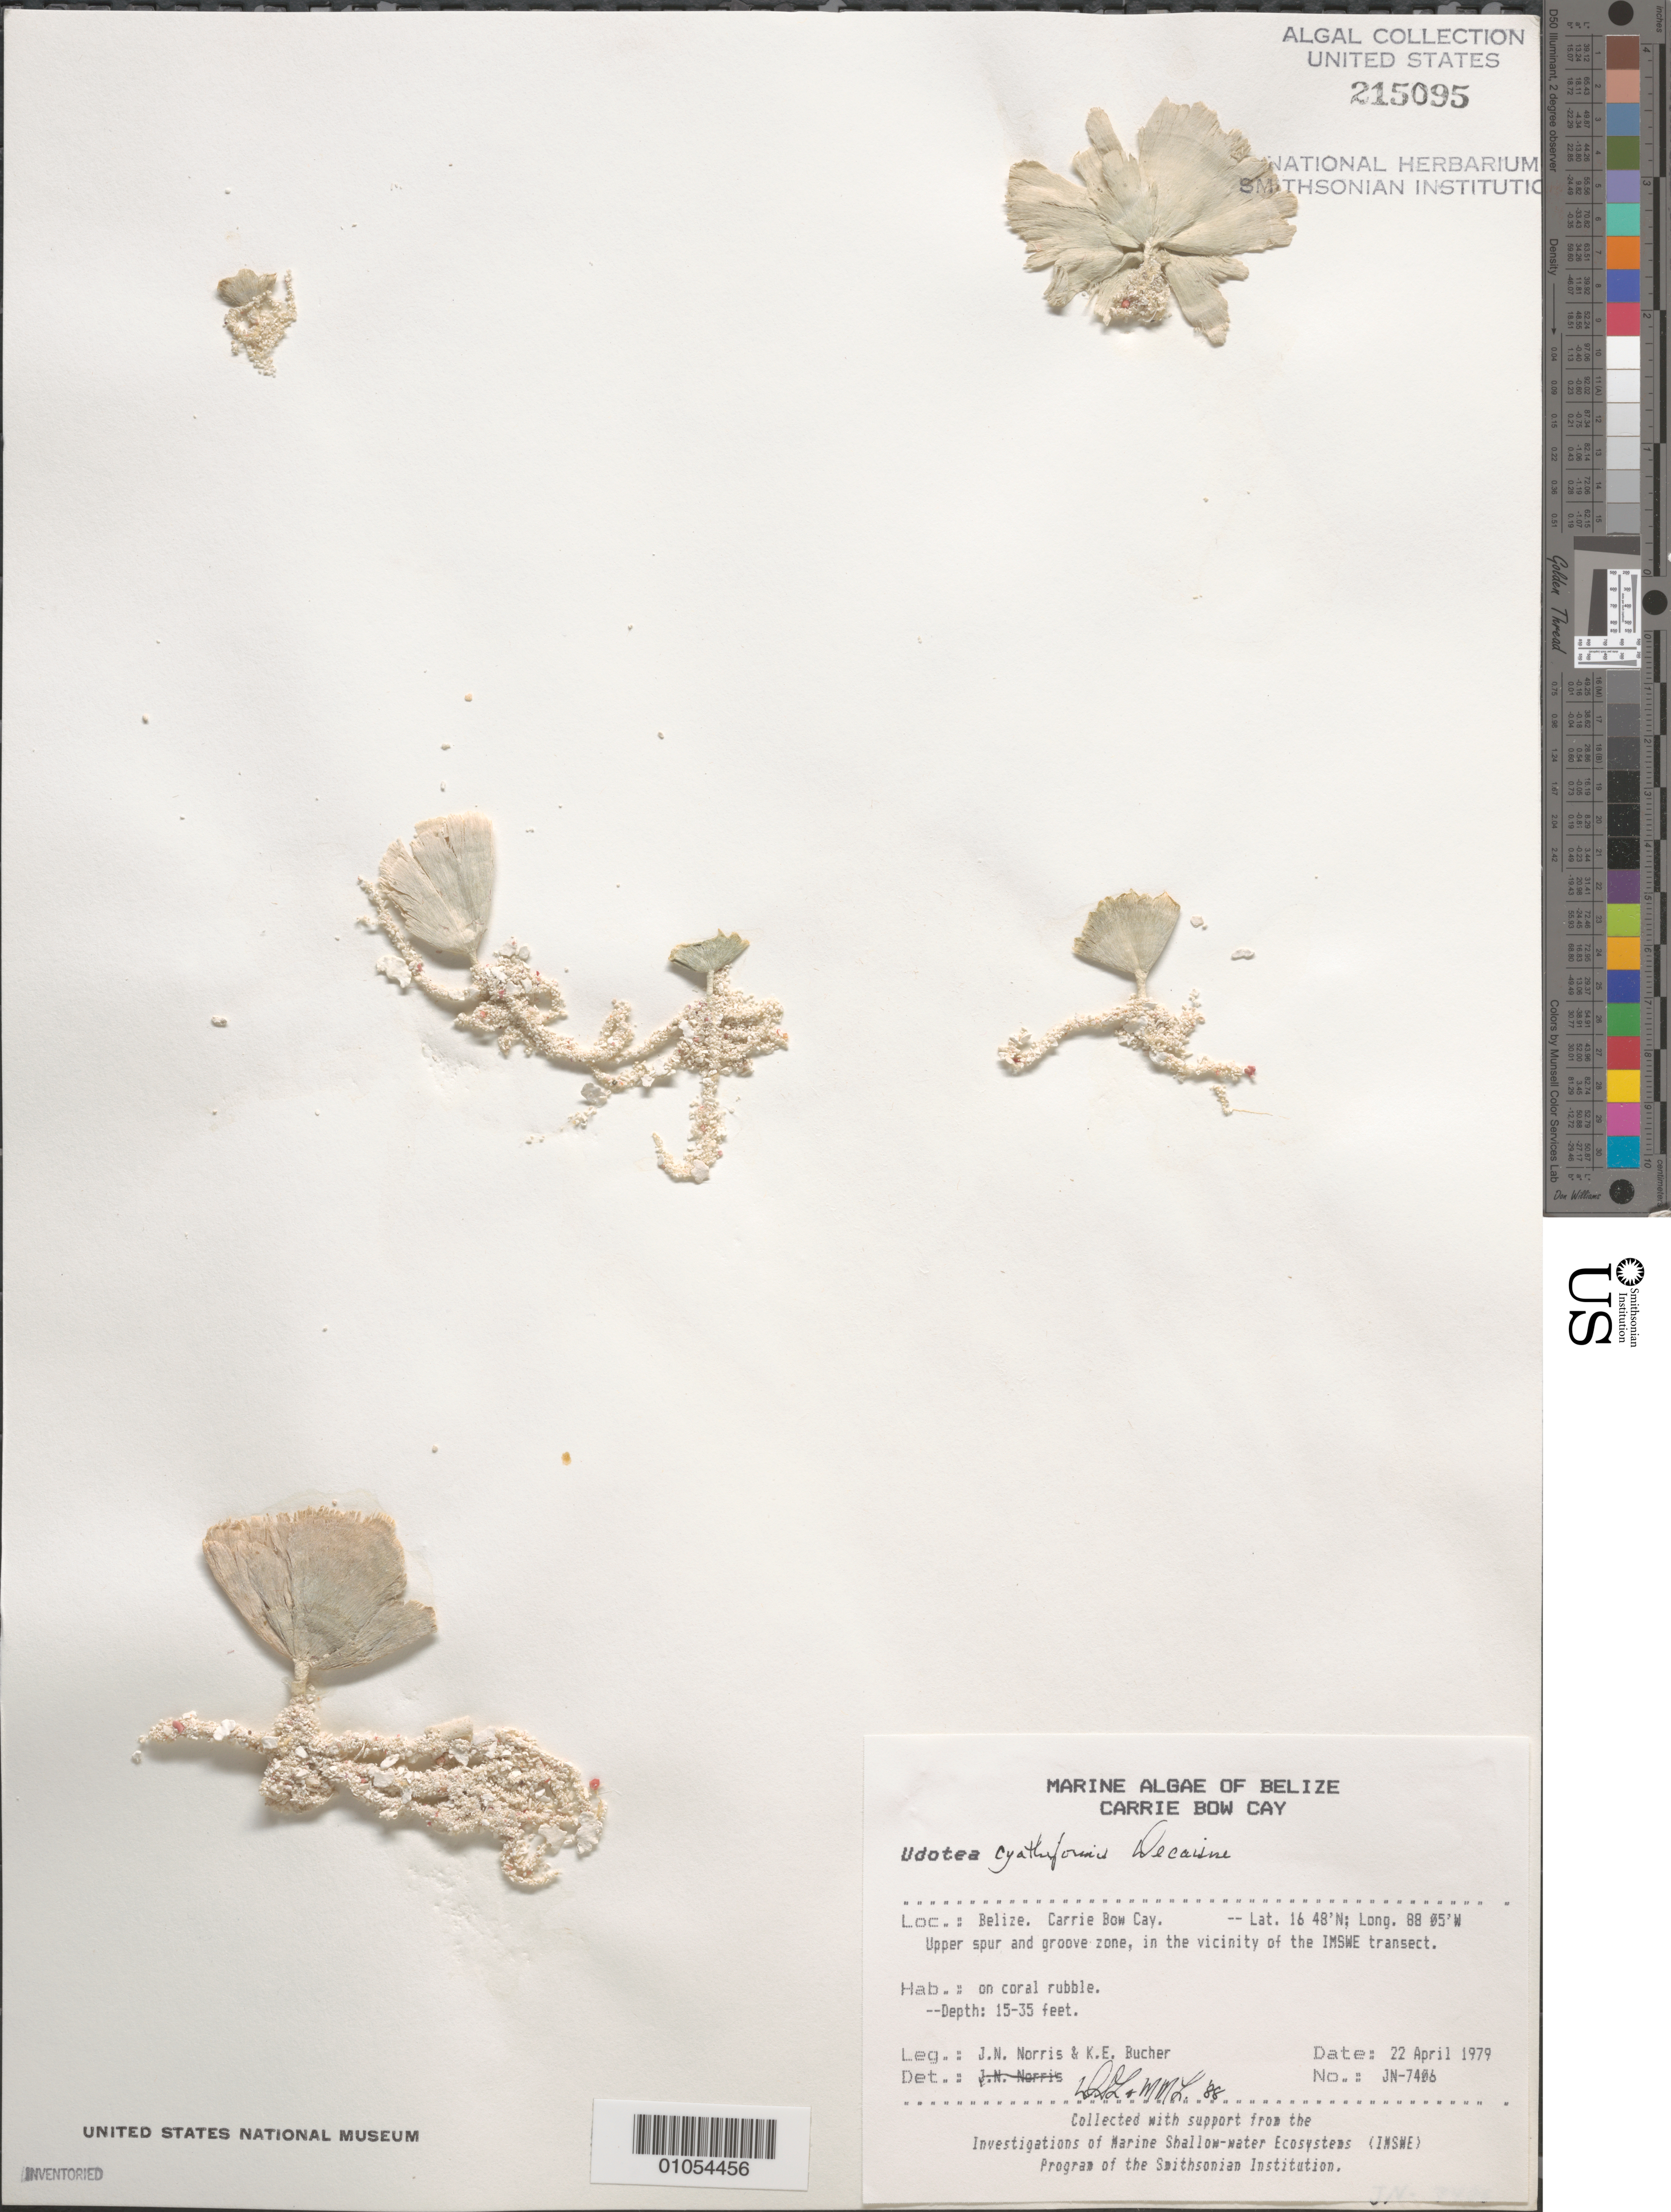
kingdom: Plantae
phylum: Chlorophyta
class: Ulvophyceae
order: Bryopsidales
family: Udoteaceae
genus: Udotea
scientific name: Udotea cyathiformis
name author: Decne.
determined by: Littler, D. S.; Littler, M. M.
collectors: J. N. Norris & K. E. Bucher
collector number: JN-7406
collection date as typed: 22 Apr 1979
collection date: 1979-04-22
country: Belize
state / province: Stann Creek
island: Carrie Bow Cay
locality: Upper spur and groove zone, in IMSWE transect area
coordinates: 16 48'N, 88 05'W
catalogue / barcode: US 215095